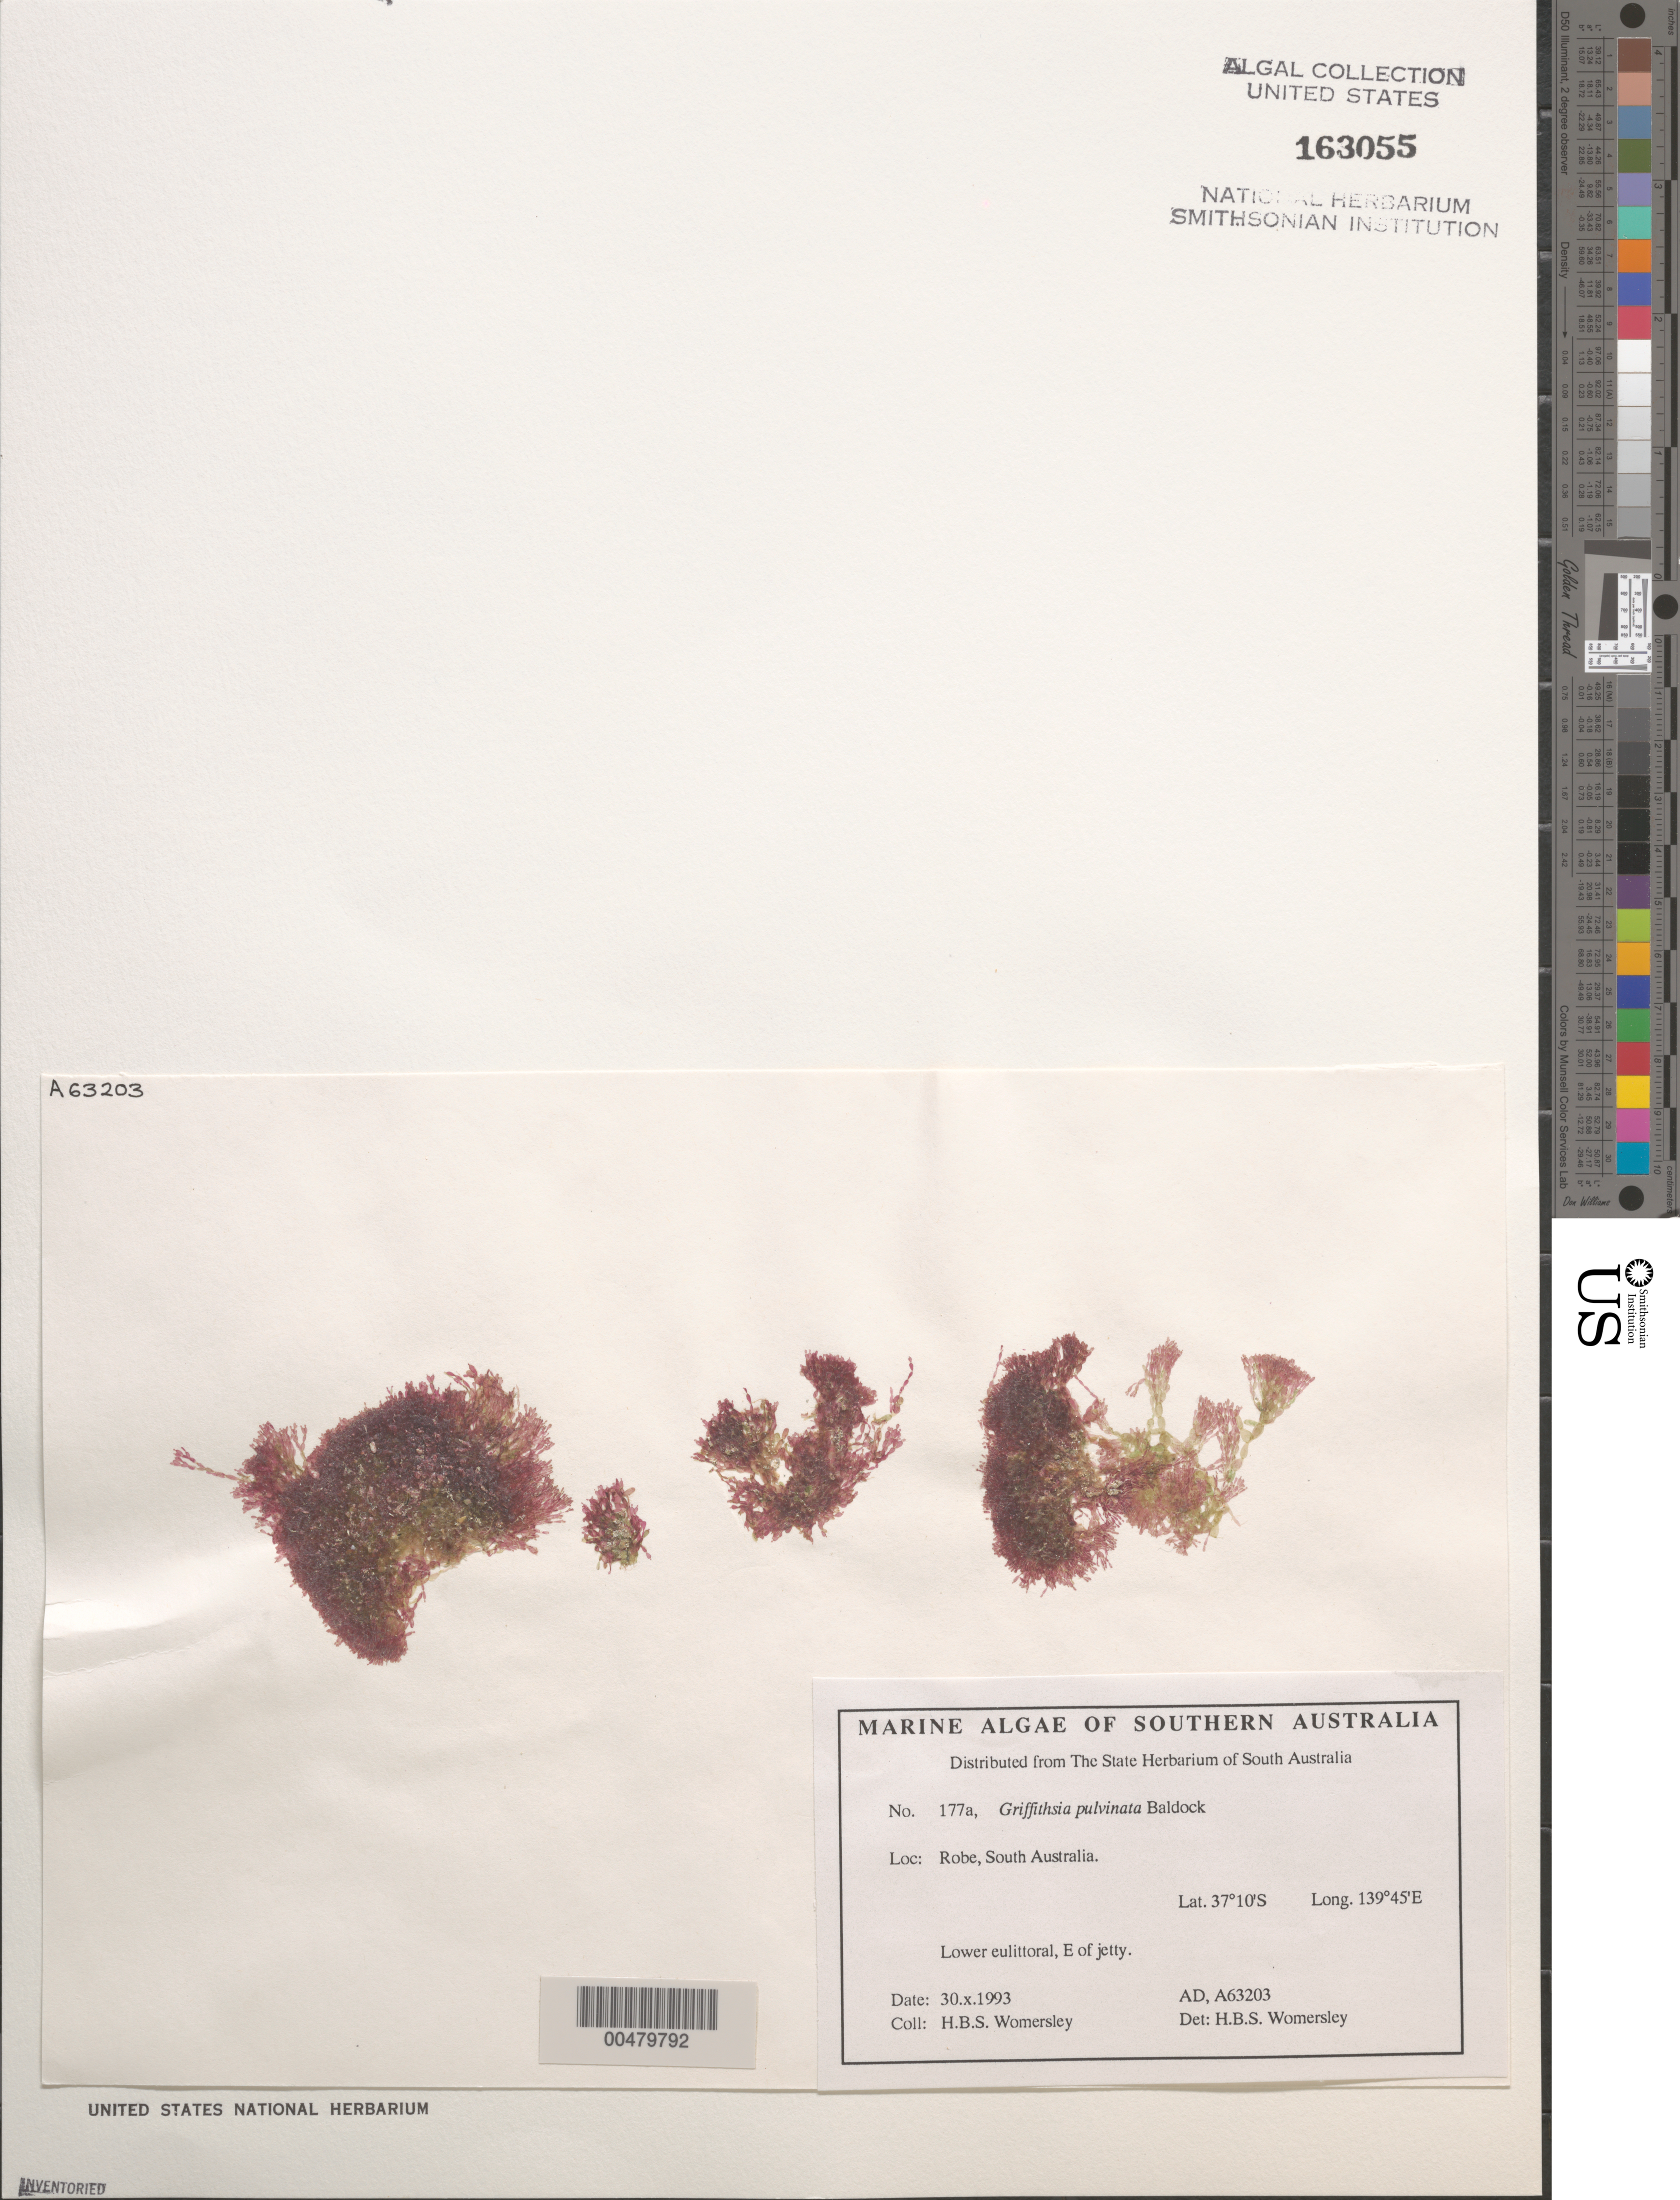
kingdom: Plantae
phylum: Rhodophyta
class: Florideophyceae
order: Ceramiales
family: Wrangeliaceae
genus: Griffithsia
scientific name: Griffithsia pulvinata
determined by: Womersley, H. B. S.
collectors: H. B. S. Womersley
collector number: Ad A63203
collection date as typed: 30 Oct 1993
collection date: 1993-10-30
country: Australia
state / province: South Australia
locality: Robe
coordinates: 37 10' S, 139 45' E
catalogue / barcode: US 163055